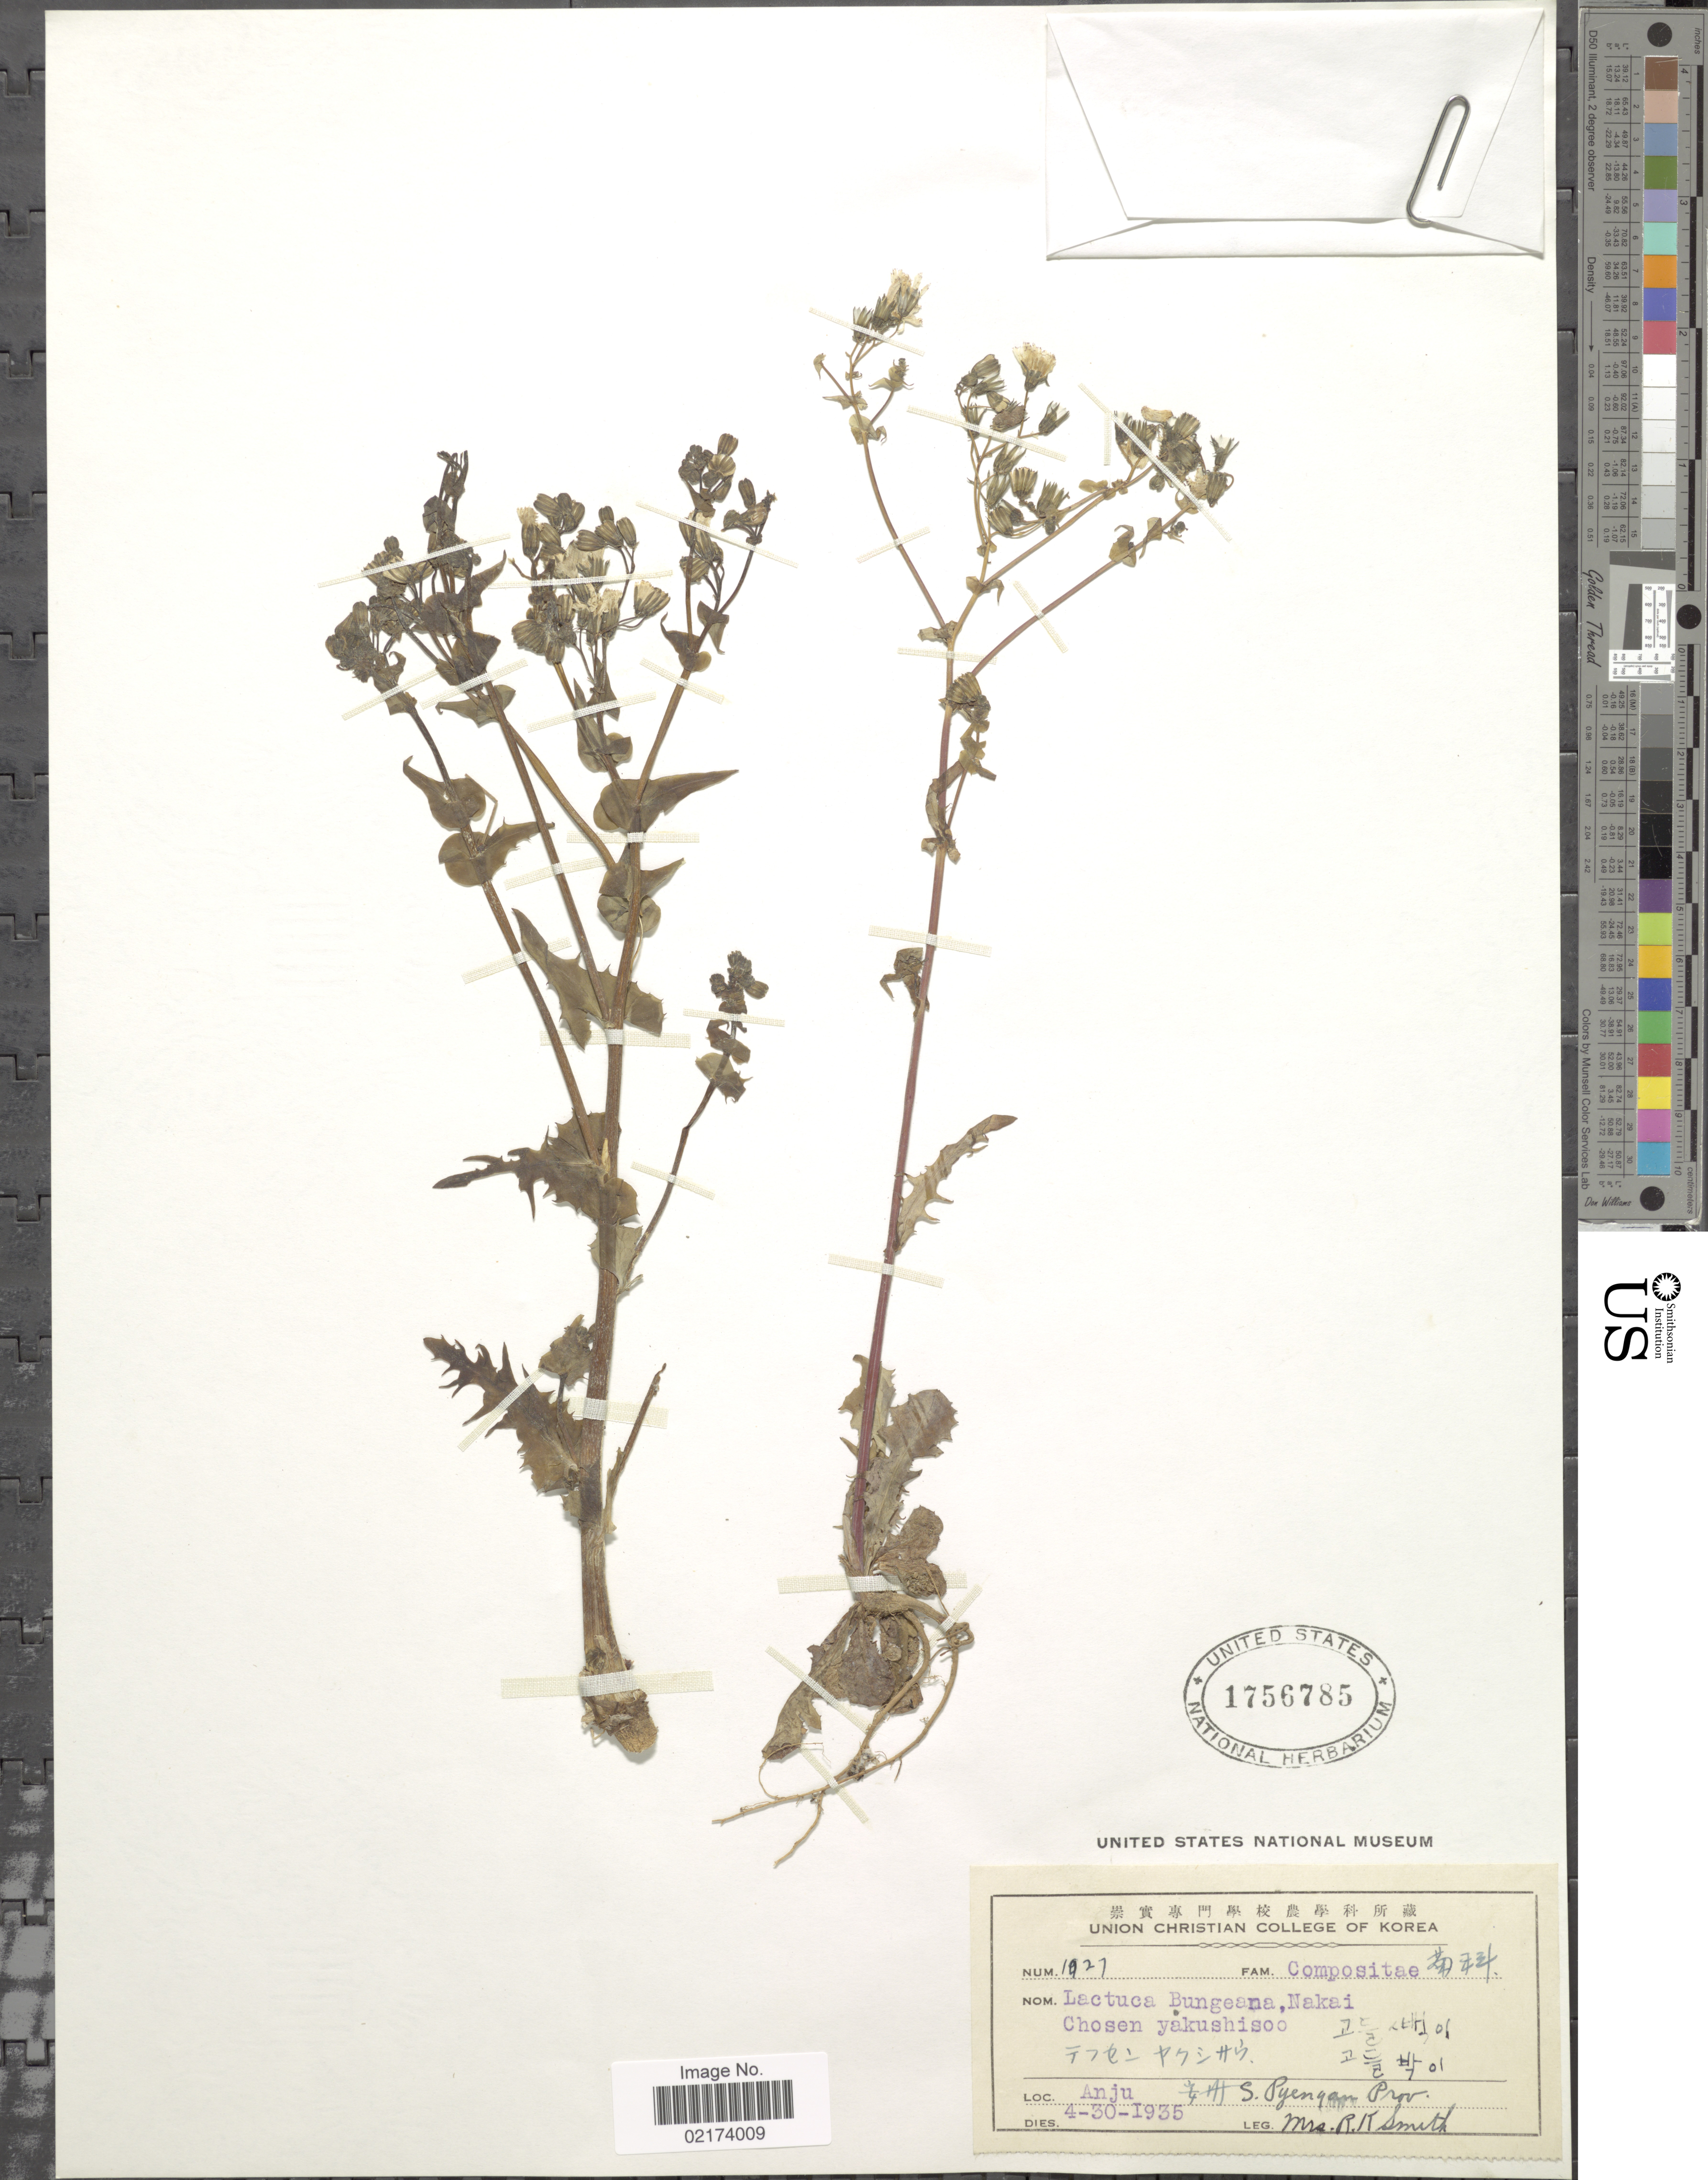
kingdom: Plantae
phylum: Tracheophyta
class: Magnoliopsida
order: Asterales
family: Asteraceae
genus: Crepidiastrum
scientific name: Crepidiastrum sonchifolium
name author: (Maxim.) Pak & Kawano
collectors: Mrs. R. K. Smith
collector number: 1927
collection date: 1935-04-30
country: North Korea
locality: Anju, S. Pyenyan Prov.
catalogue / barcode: US 1756785